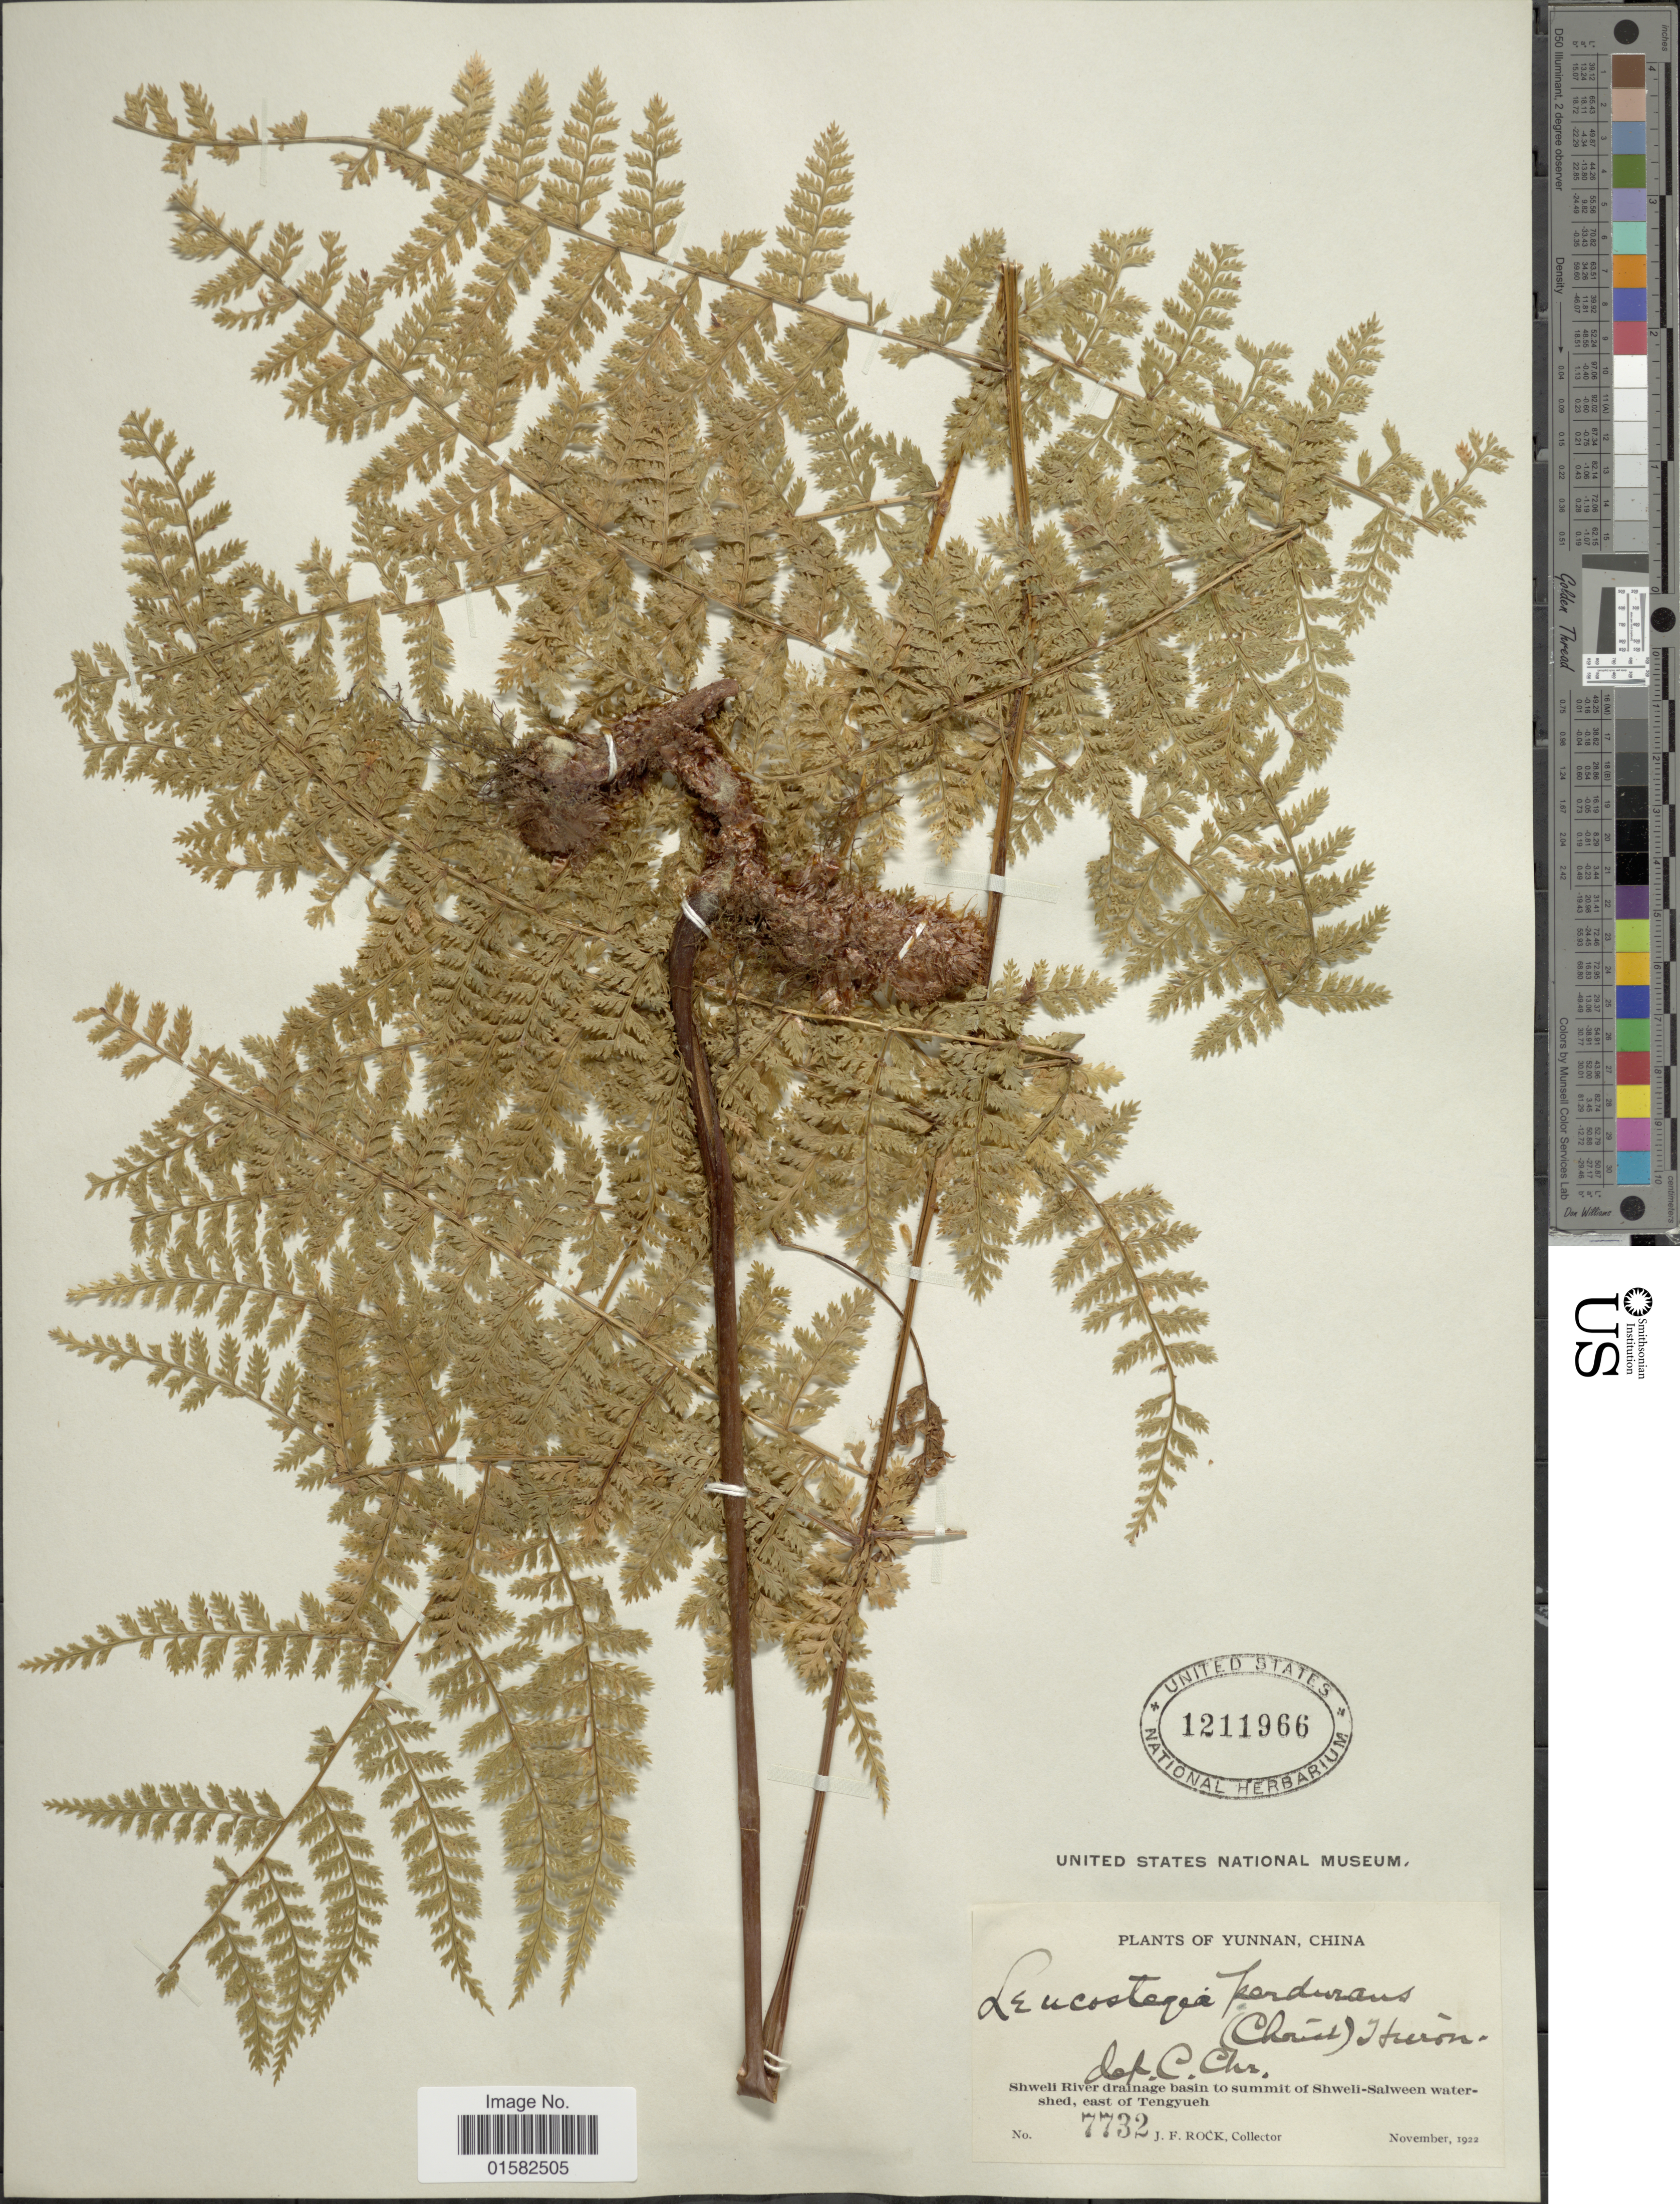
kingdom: Plantae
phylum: Tracheophyta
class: Polypodiopsida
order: Polypodiales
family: Davalliaceae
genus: Araiostegiella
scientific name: Araiostegiella perdurans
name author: (Christ) M. Kato & Tsutsumi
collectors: J. Rock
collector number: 7732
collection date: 1922-11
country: China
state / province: Yunnan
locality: Yunnan, China, Shweli river drainage basin to summit of Shweli-Salween watershed, east of Tengyueh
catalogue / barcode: US 1211966